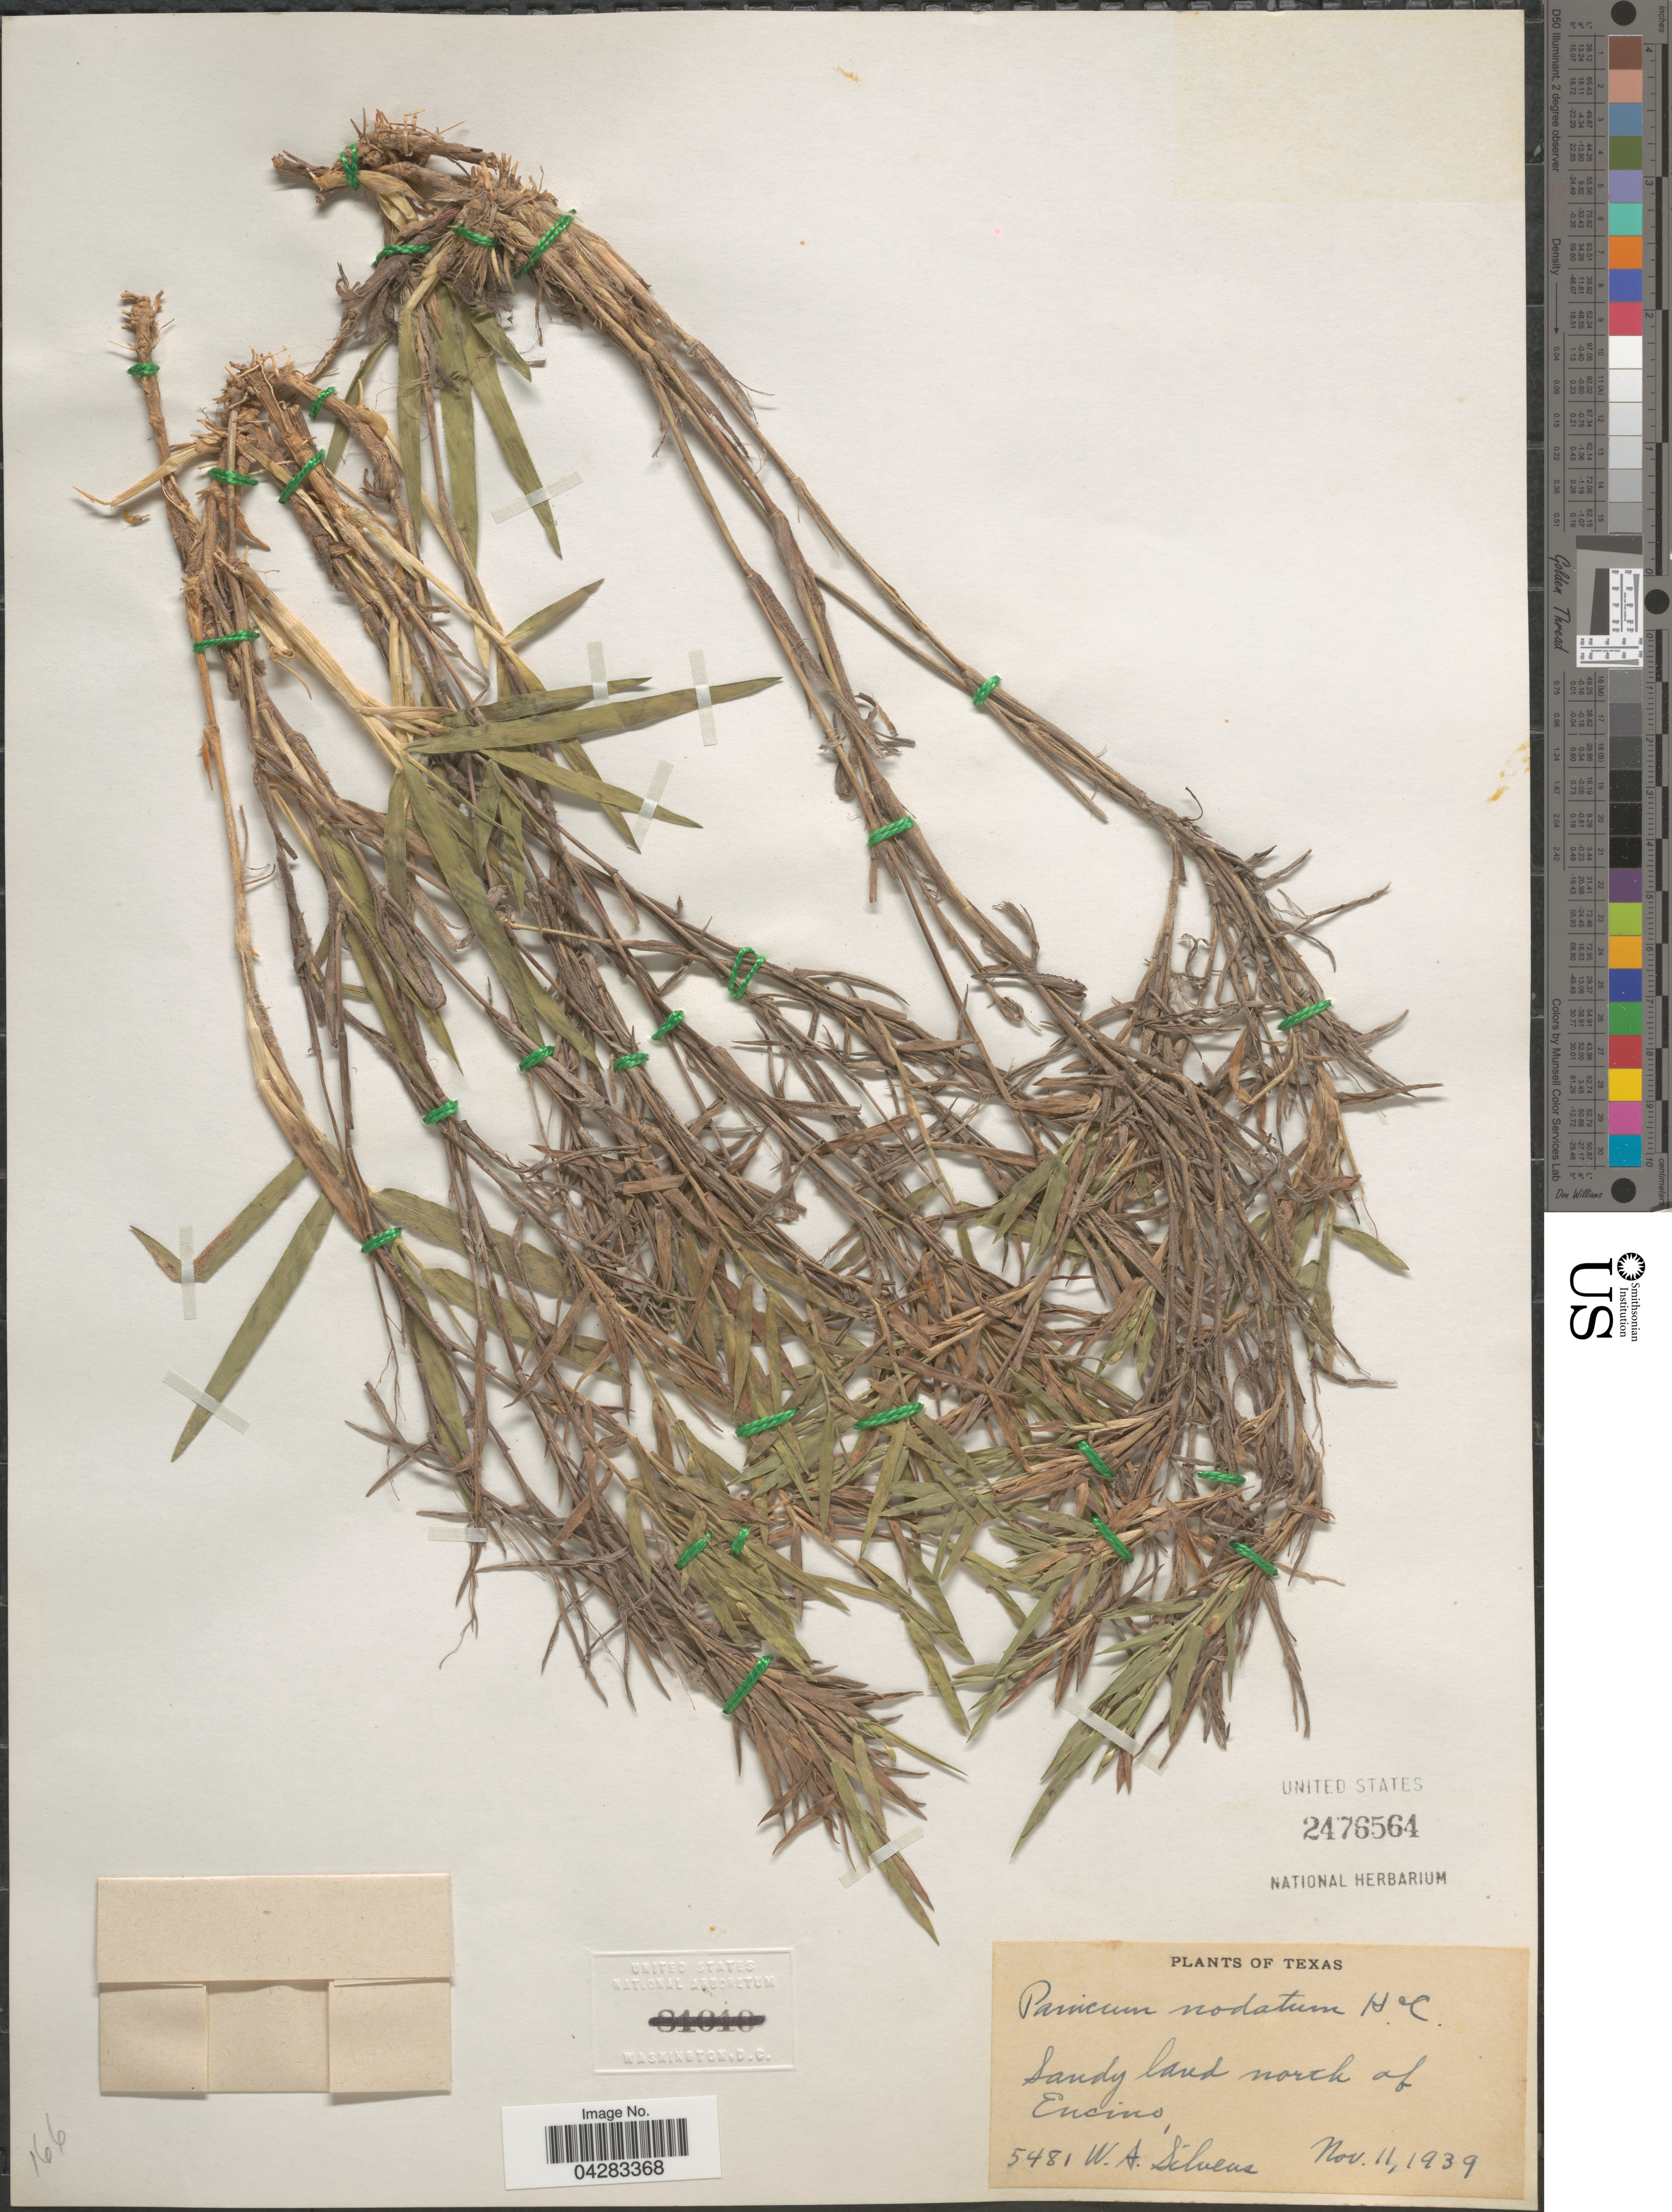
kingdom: Plantae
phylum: Tracheophyta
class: Liliopsida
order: Poales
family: Poaceae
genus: Dichanthelium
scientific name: Dichanthelium nodatum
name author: (Hitchc. & Chase) Gould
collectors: W. Silveus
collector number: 5481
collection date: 1939-11-11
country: United States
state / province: Texas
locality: Sandy land north of Encino.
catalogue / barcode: US 2476564